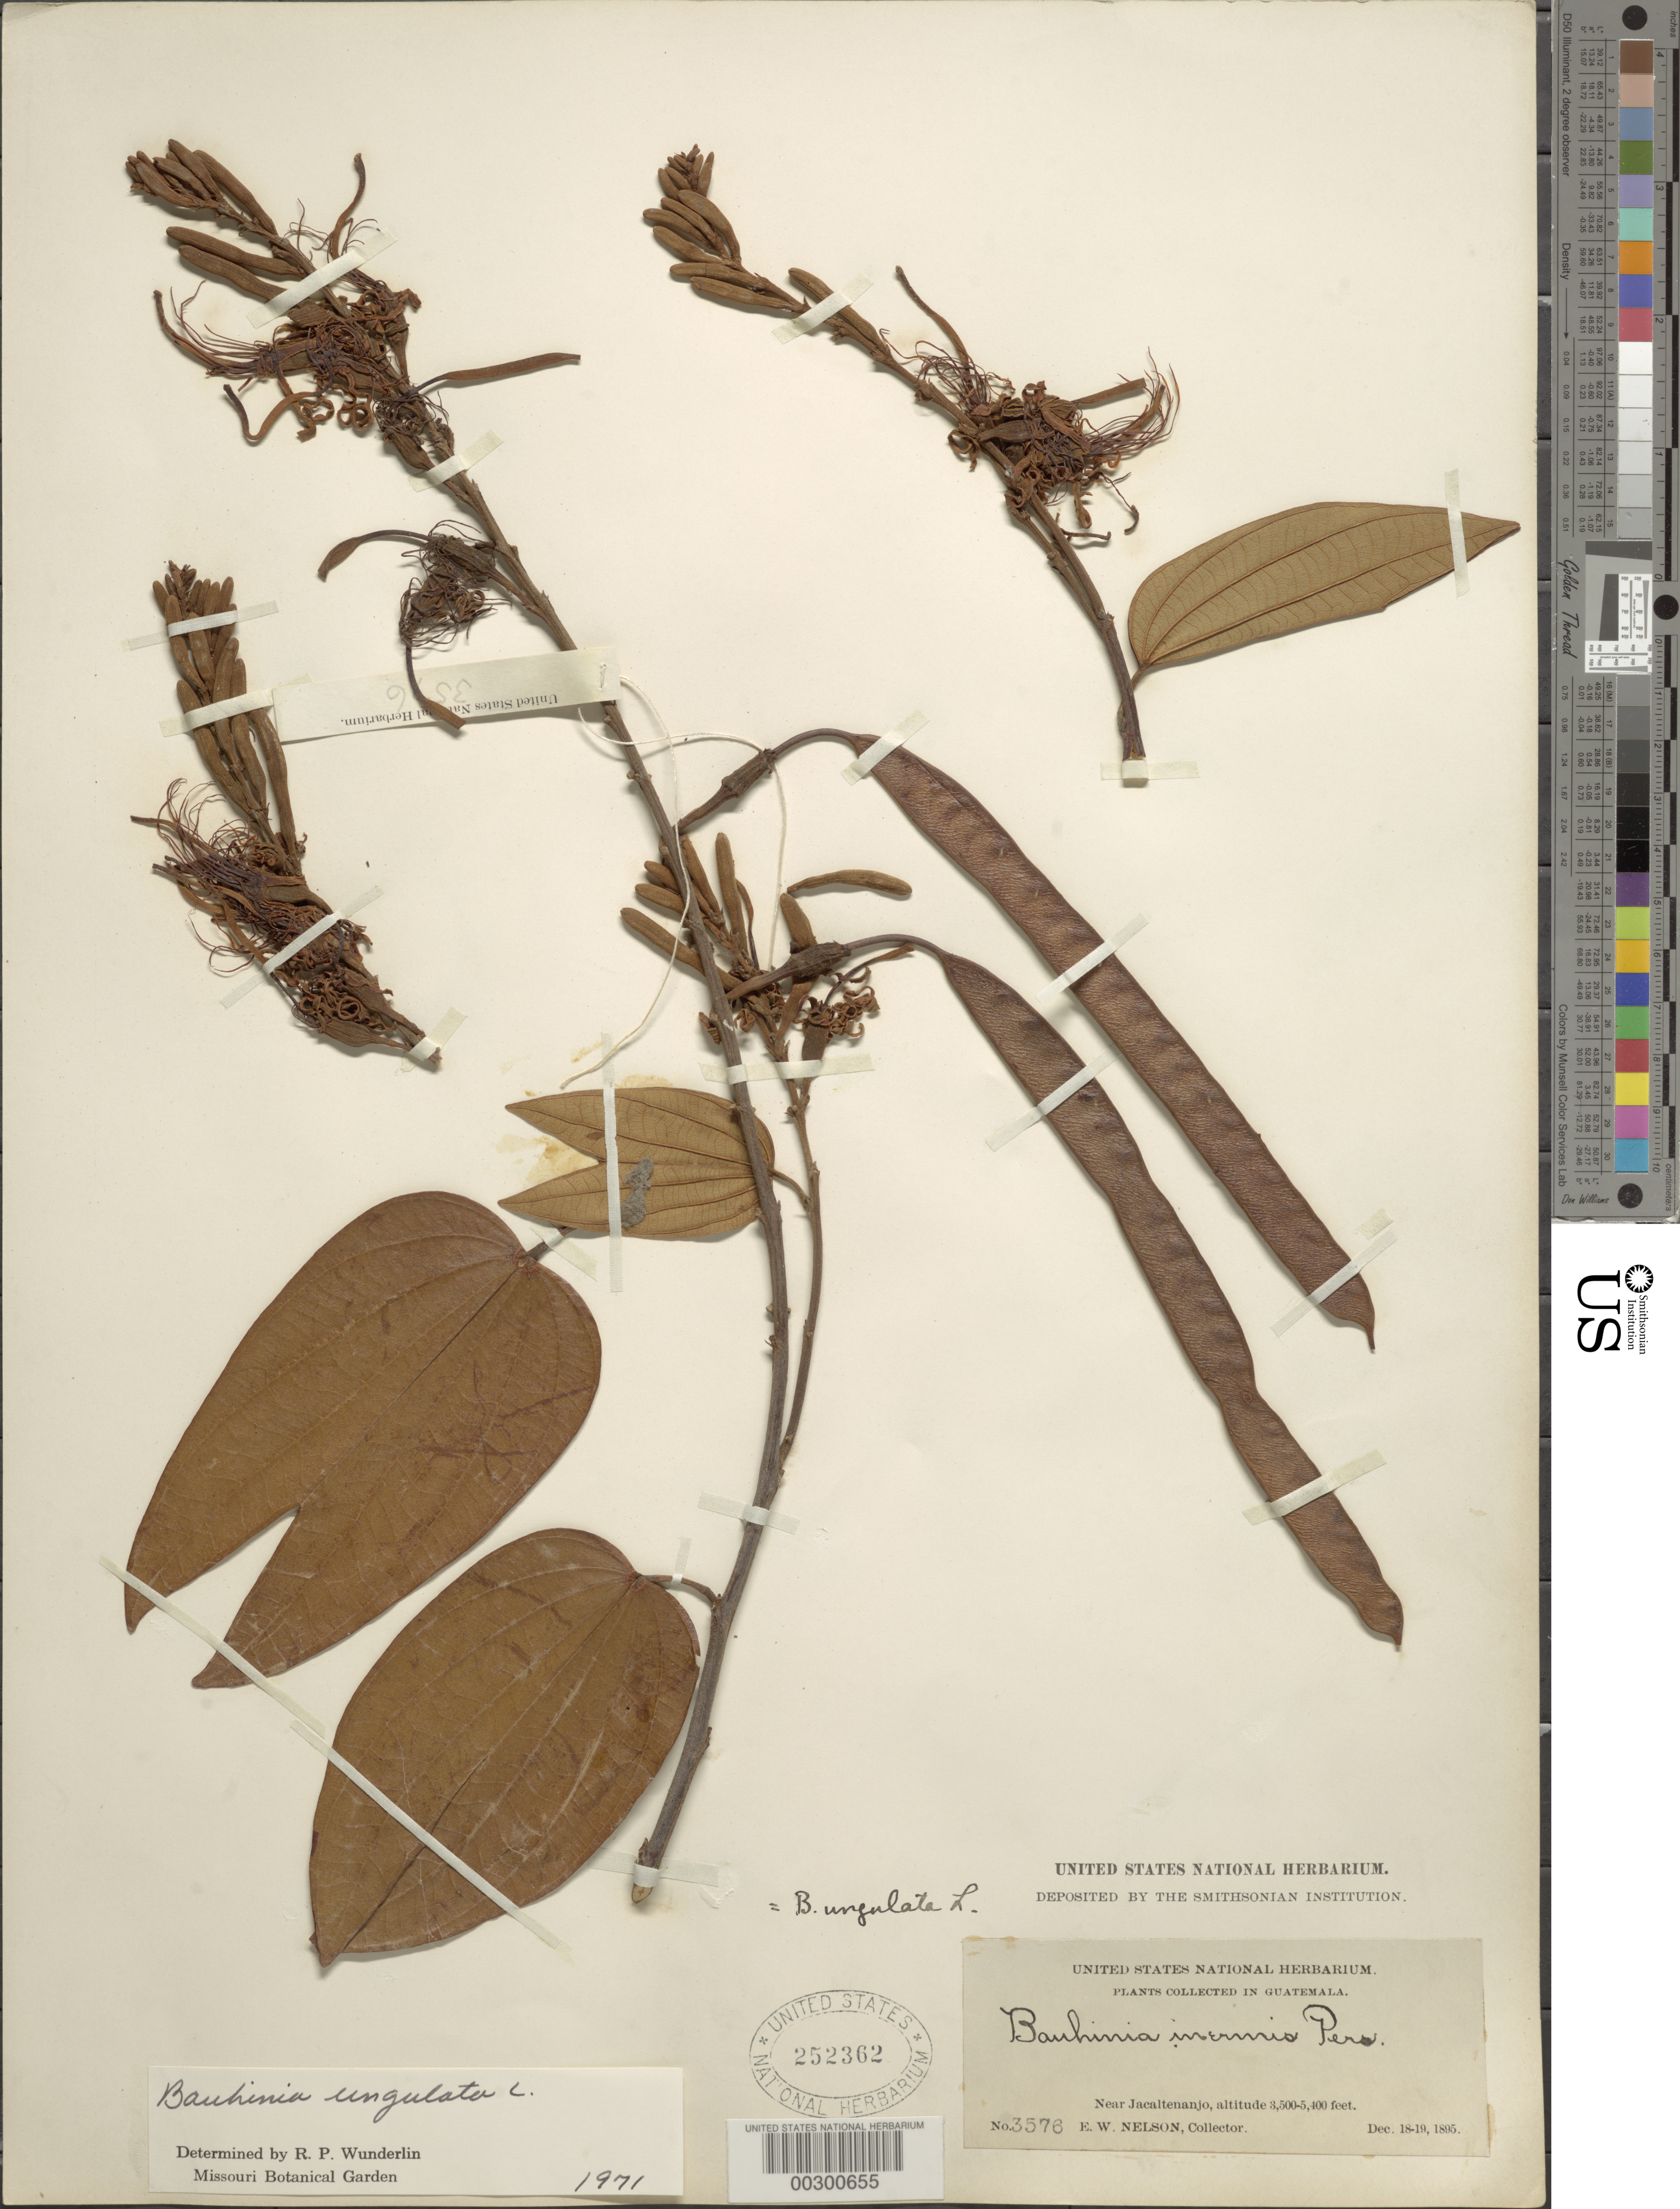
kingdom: Plantae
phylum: Tracheophyta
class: Magnoliopsida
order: Fabales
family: Fabaceae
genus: Bauhinia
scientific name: Bauhinia ungulata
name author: L.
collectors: E. W. Nelson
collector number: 3576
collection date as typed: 18 Dec 1895 to 19 Dec 1895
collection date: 1895-12-18/1895-12-19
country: Guatemala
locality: Near jacaltenanjo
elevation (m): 1067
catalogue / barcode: US 252362